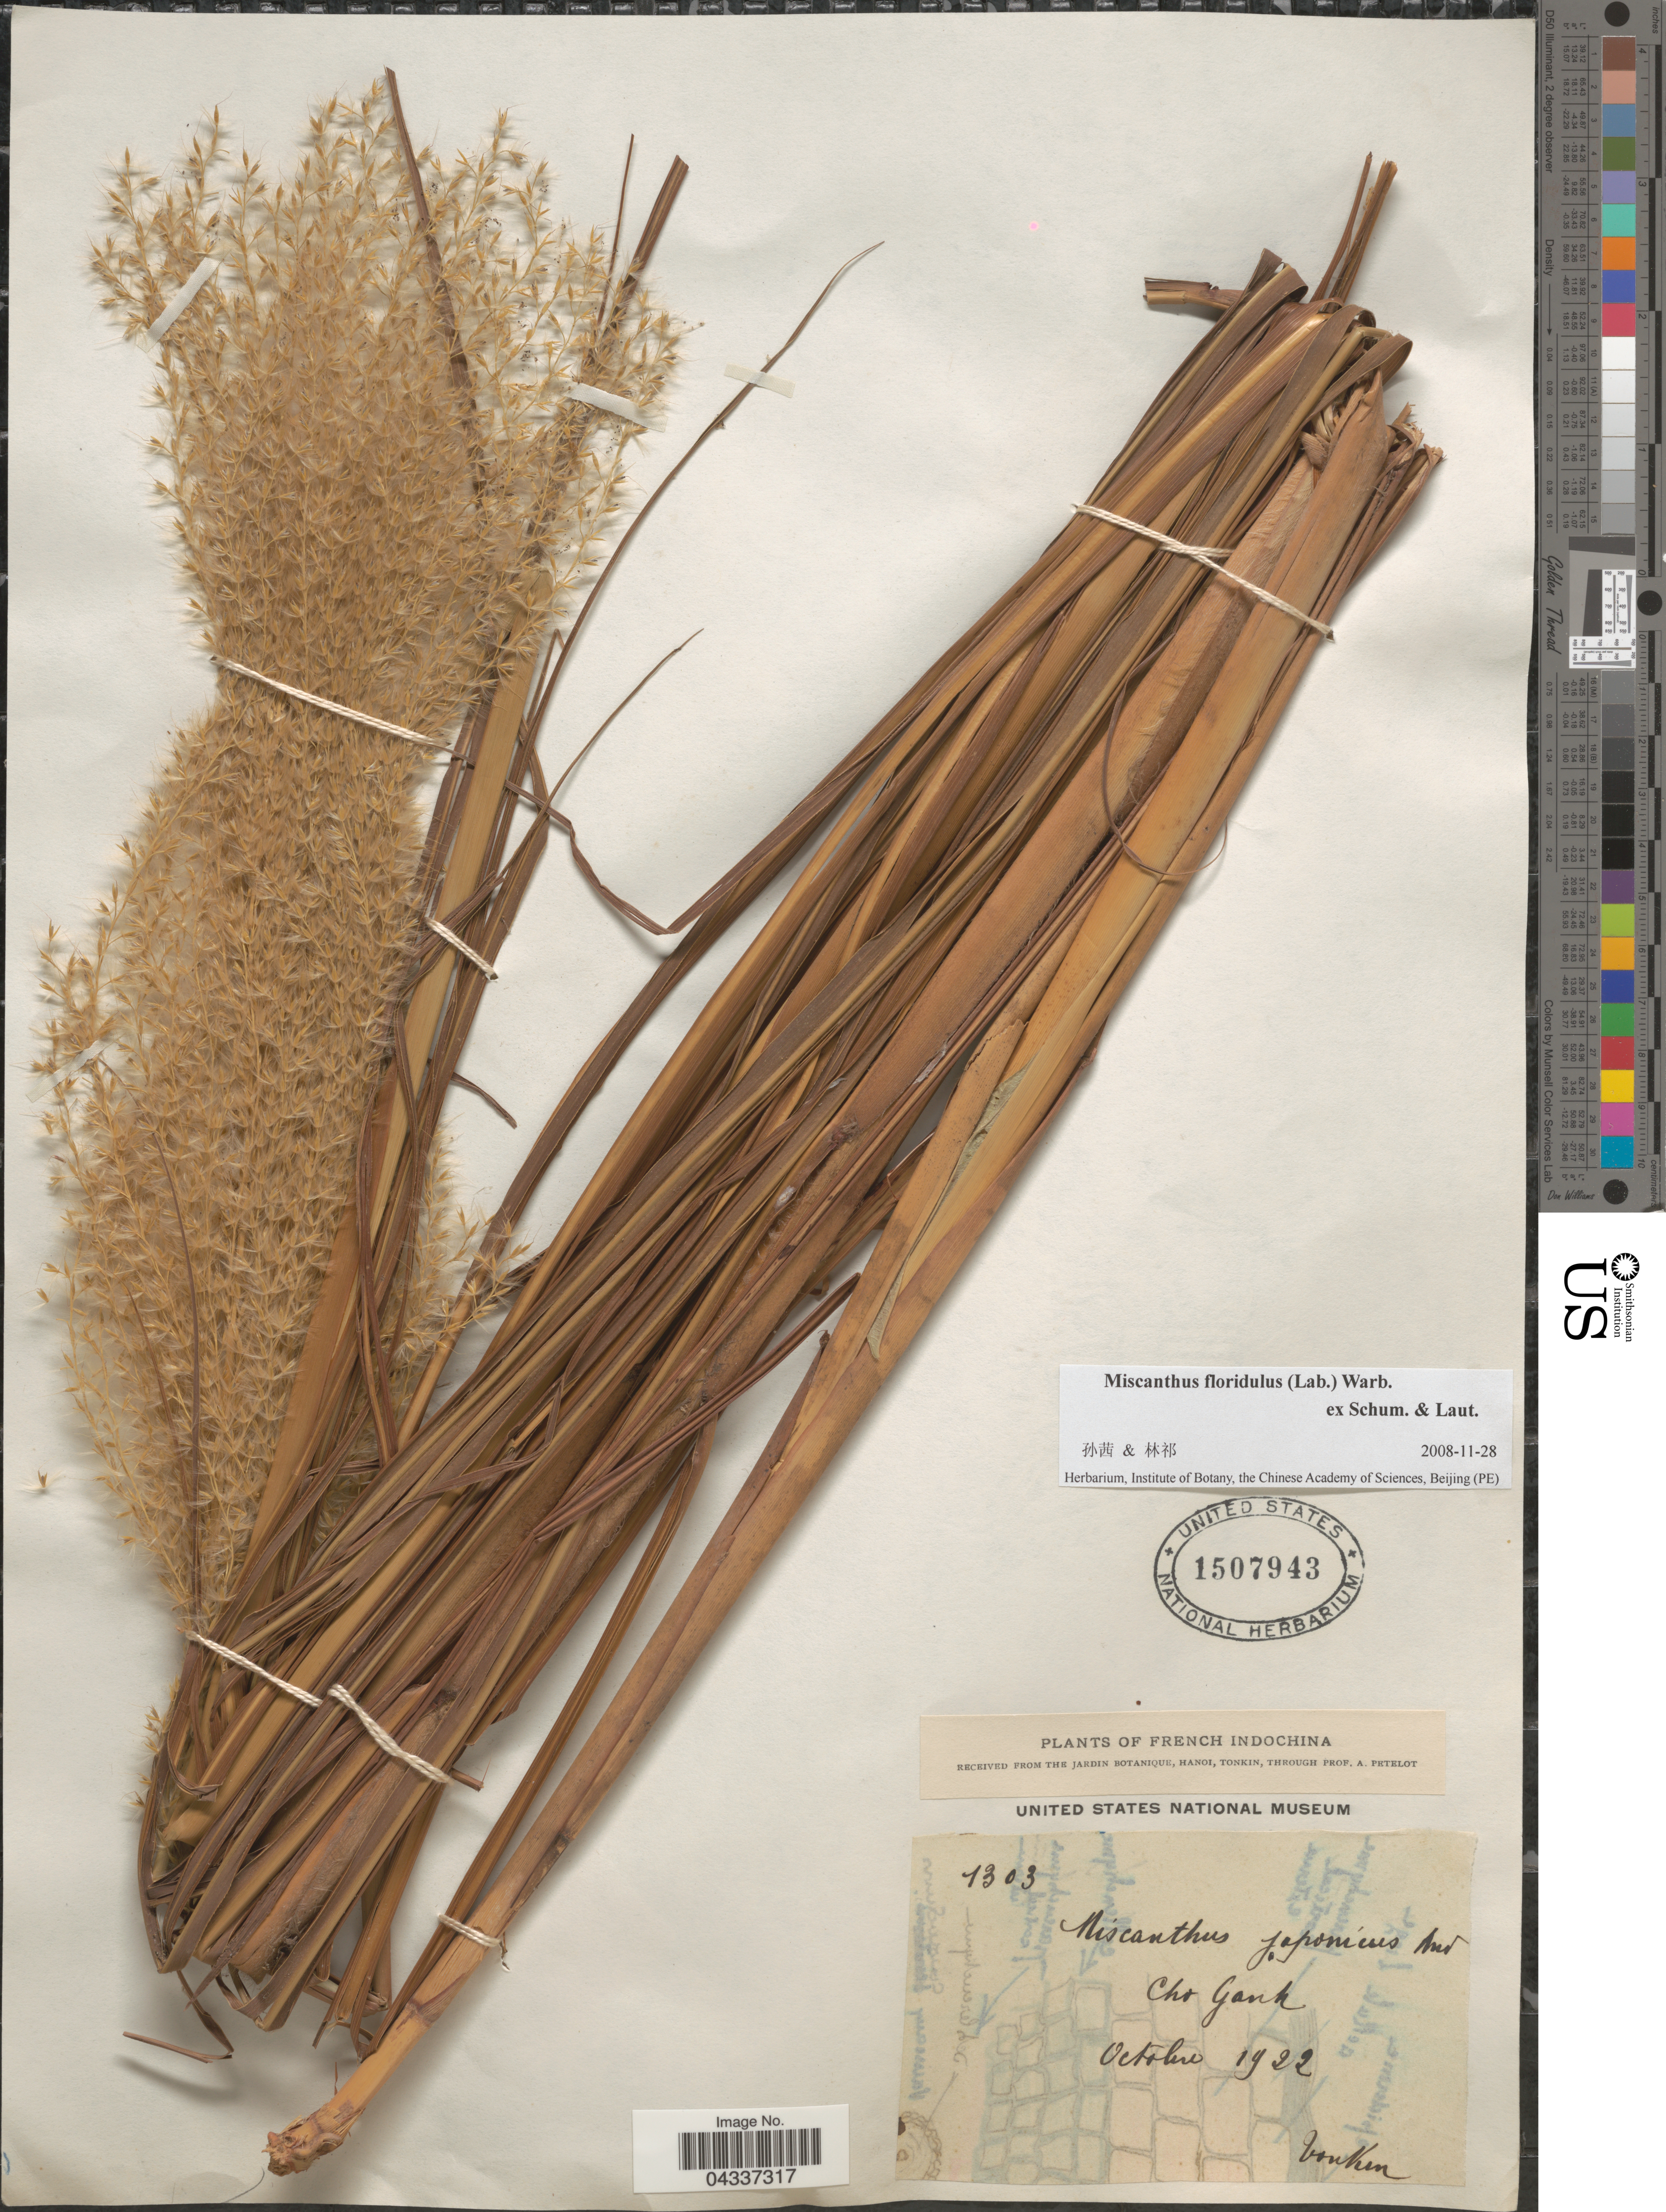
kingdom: Plantae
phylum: Tracheophyta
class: Liliopsida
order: Poales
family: Poaceae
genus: Miscanthus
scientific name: Miscanthus floridulus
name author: (Labill.) Warb.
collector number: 1303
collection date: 1922-10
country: Vietnam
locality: French Indochina. Cho Ganh. Tonkin.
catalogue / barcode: US 1507943